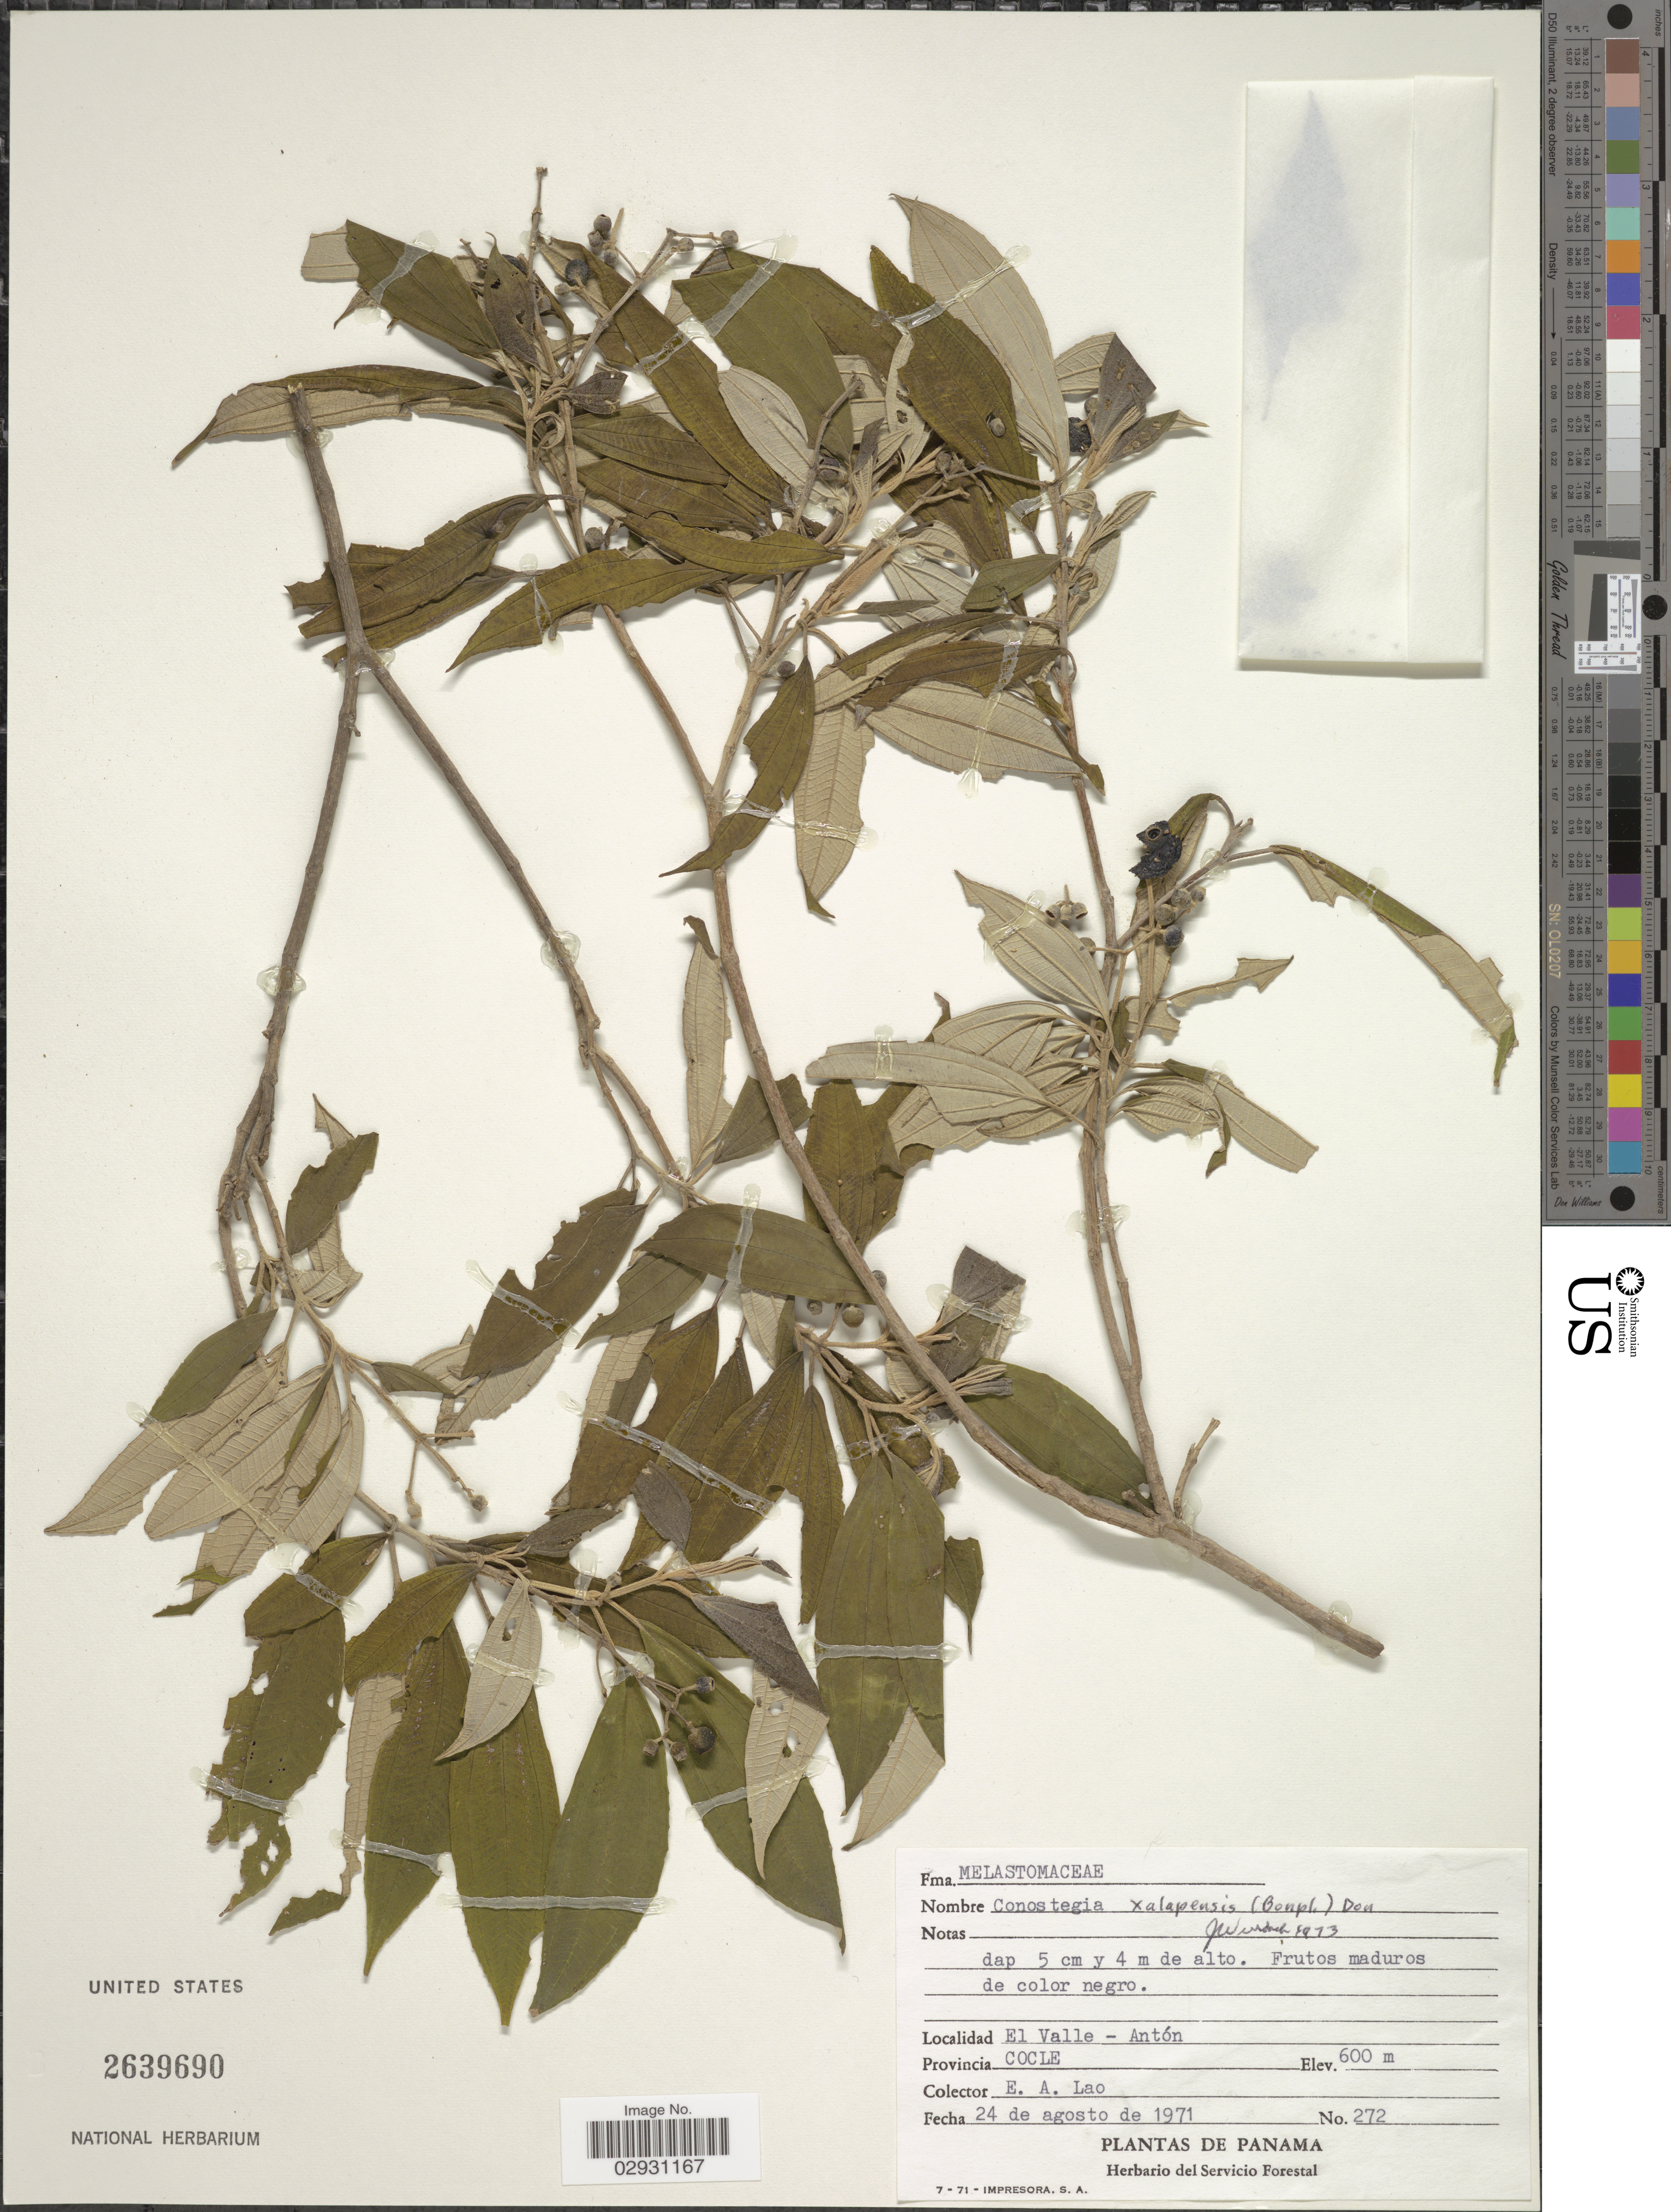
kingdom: Plantae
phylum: Tracheophyta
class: Magnoliopsida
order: Myrtales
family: Melastomataceae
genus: Conostegia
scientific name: Conostegia quadrangularis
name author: Schltdl. ex Steud.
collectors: E. Lao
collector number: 272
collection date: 1971-08-24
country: Panama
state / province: Coclé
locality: El Valle - Antón.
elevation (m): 600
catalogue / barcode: US 2639690